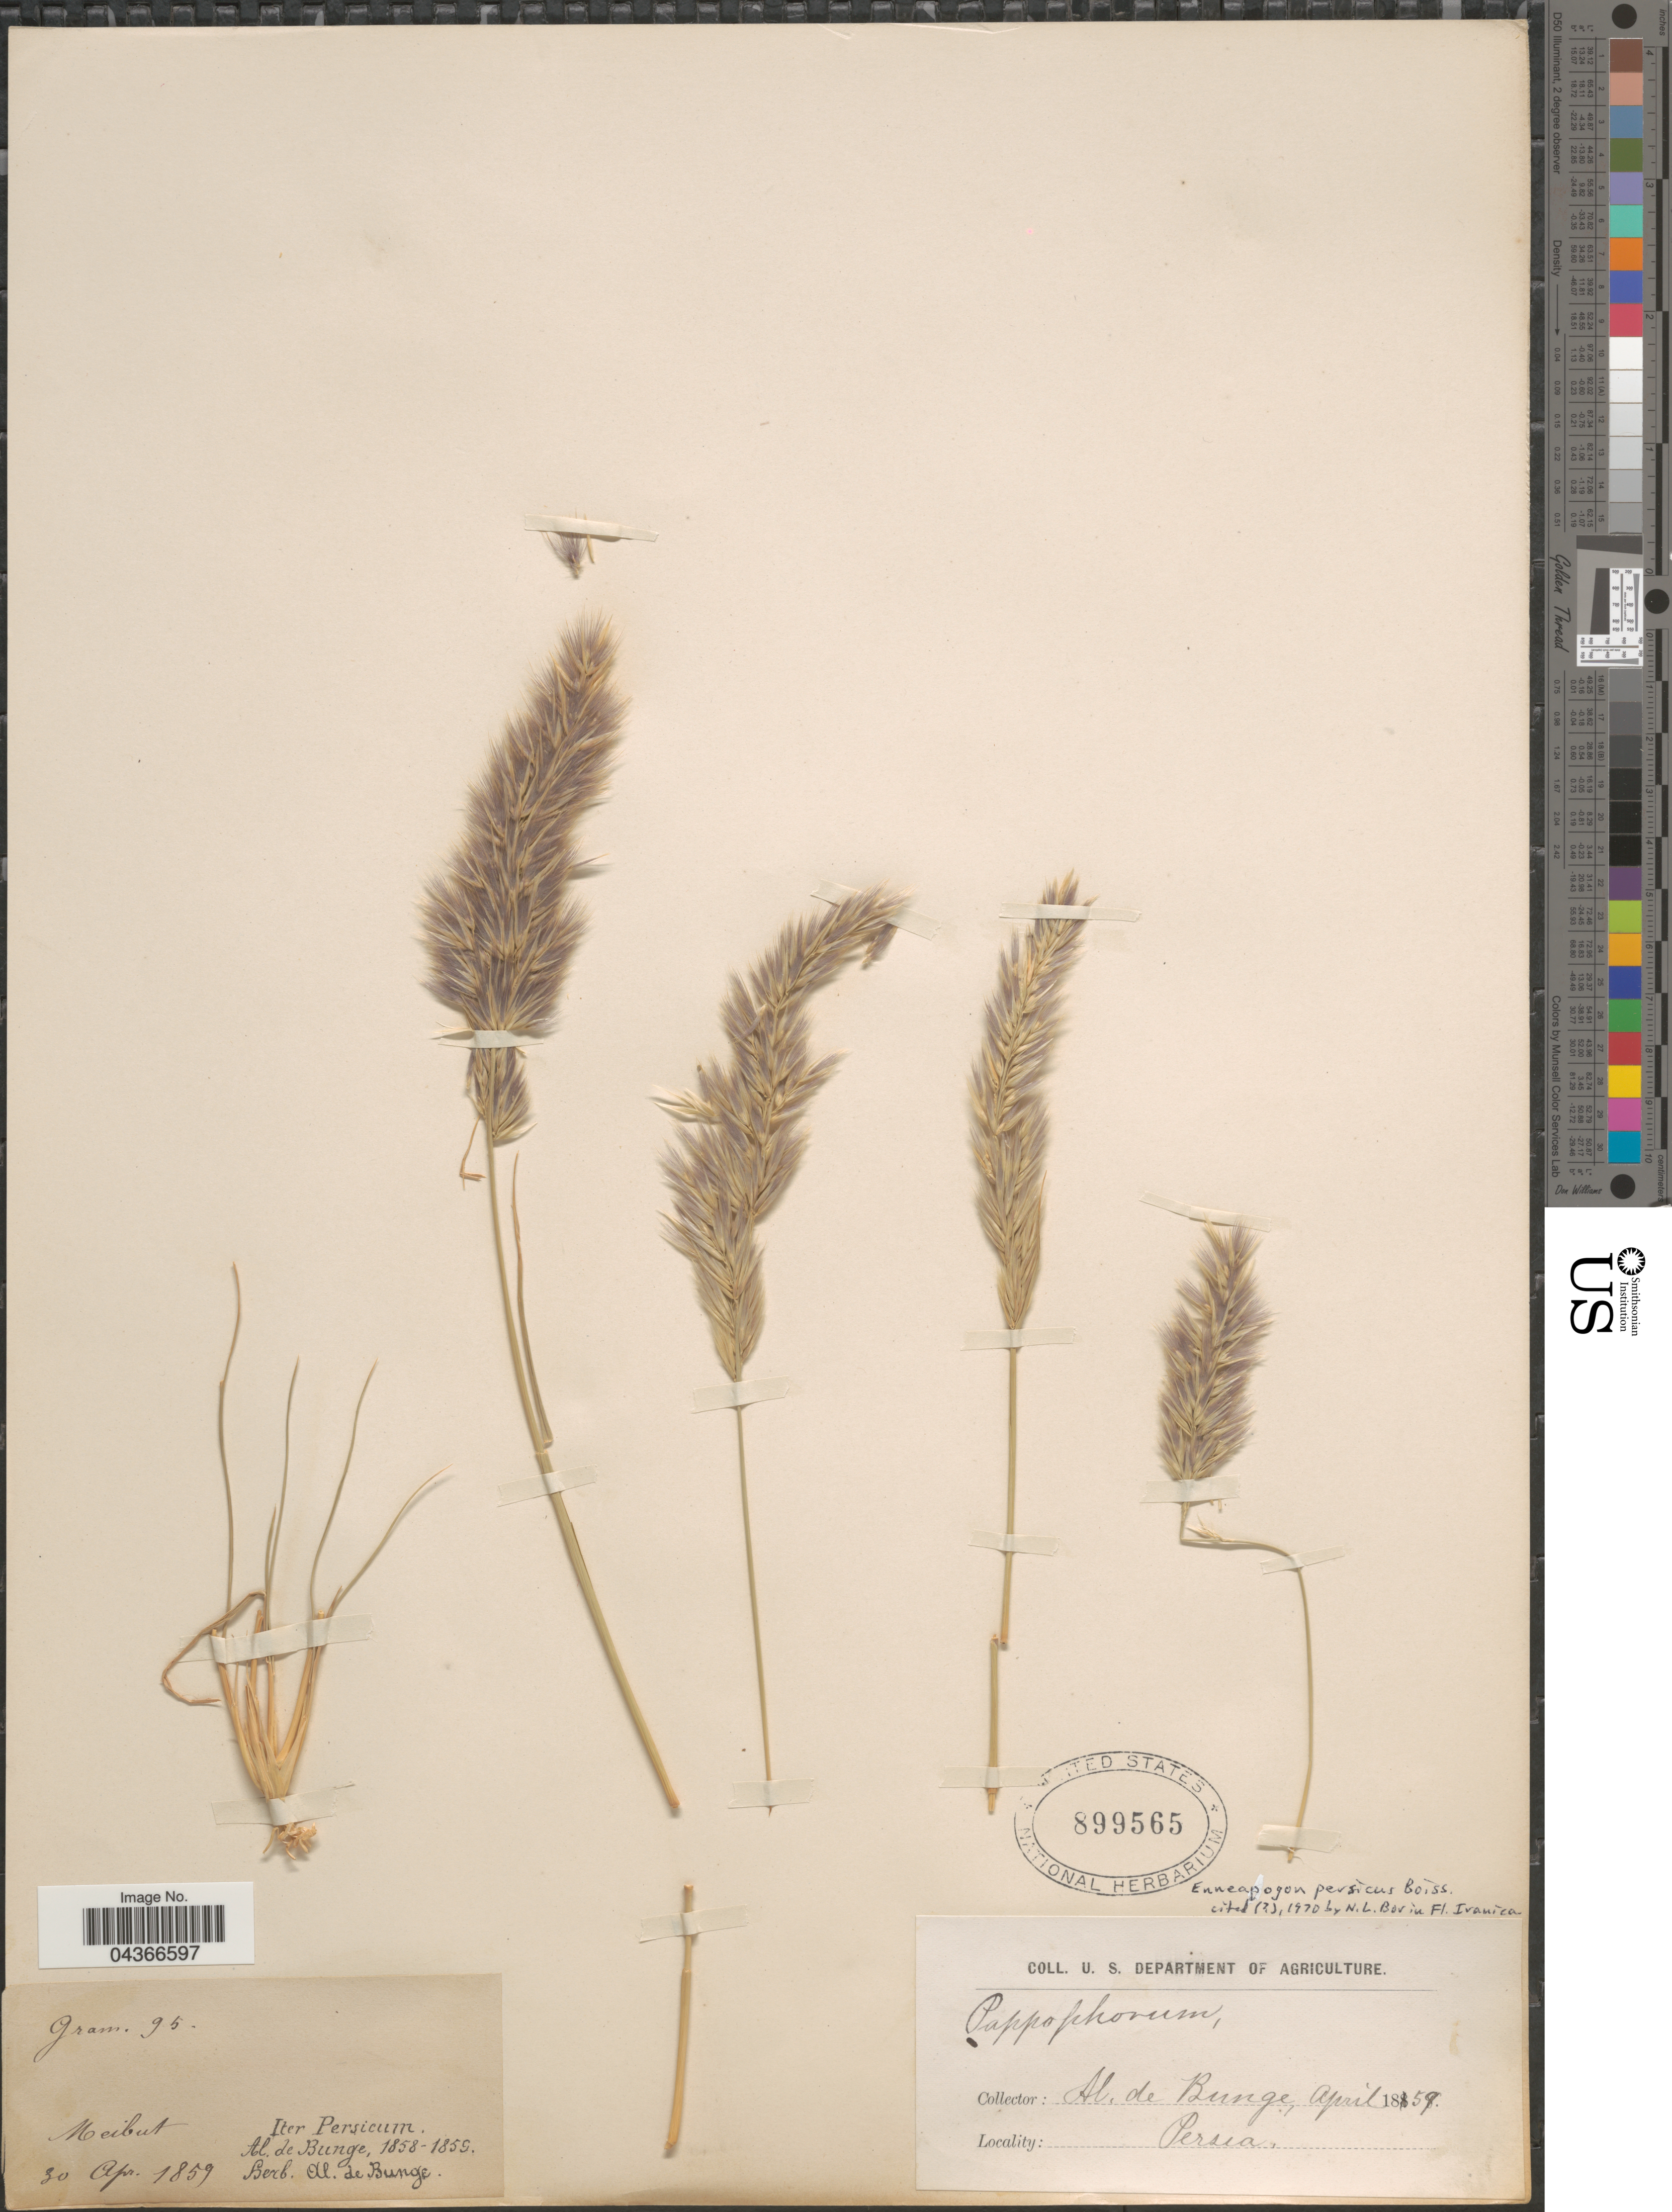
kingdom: Plantae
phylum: Tracheophyta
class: Liliopsida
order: Poales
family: Poaceae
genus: Enneapogon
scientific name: Enneapogon persicus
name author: Boiss.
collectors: A. de Bunge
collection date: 1859-04-30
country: Iran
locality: Meibut. Iter Pericum. Persia.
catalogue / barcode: US 899565